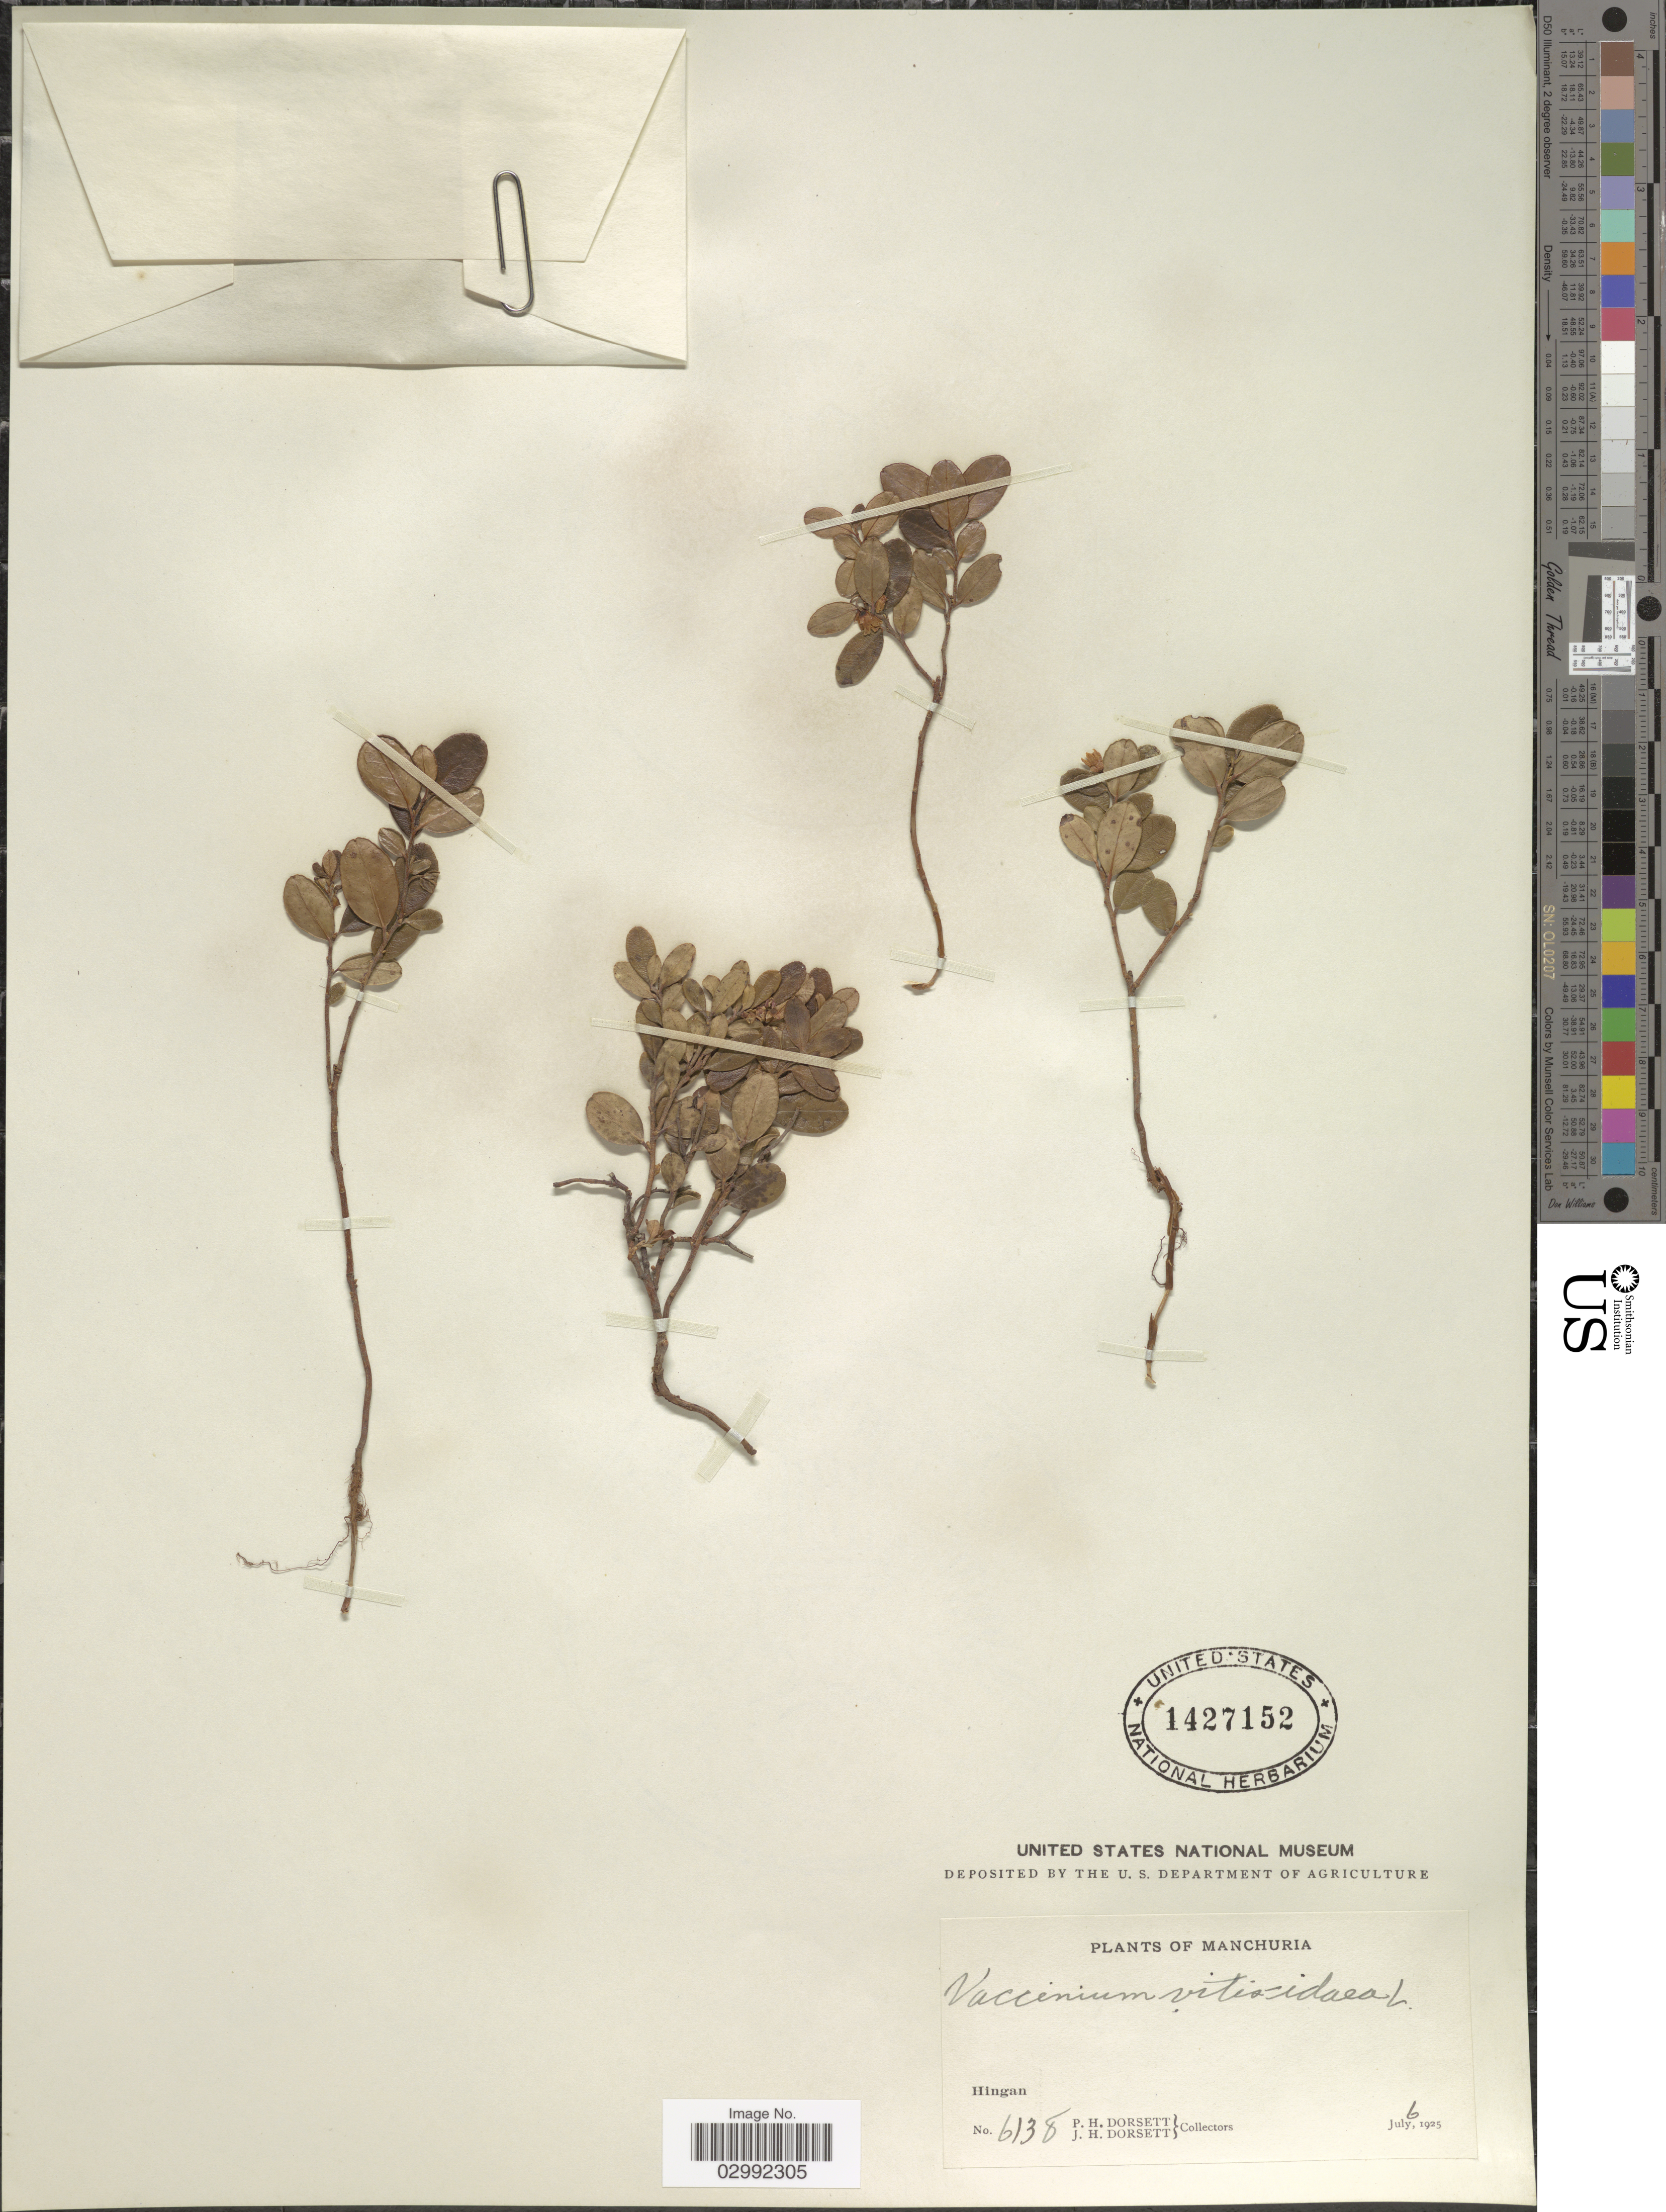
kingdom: Plantae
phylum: Tracheophyta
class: Magnoliopsida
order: Ericales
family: Ericaceae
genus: Vaccinium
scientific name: Vaccinium vitis-idaea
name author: L.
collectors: P. H. Dorsett & J. Dorsett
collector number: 6138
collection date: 1925-07-06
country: China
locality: Manchuria. Hingan.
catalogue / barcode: US 1427152